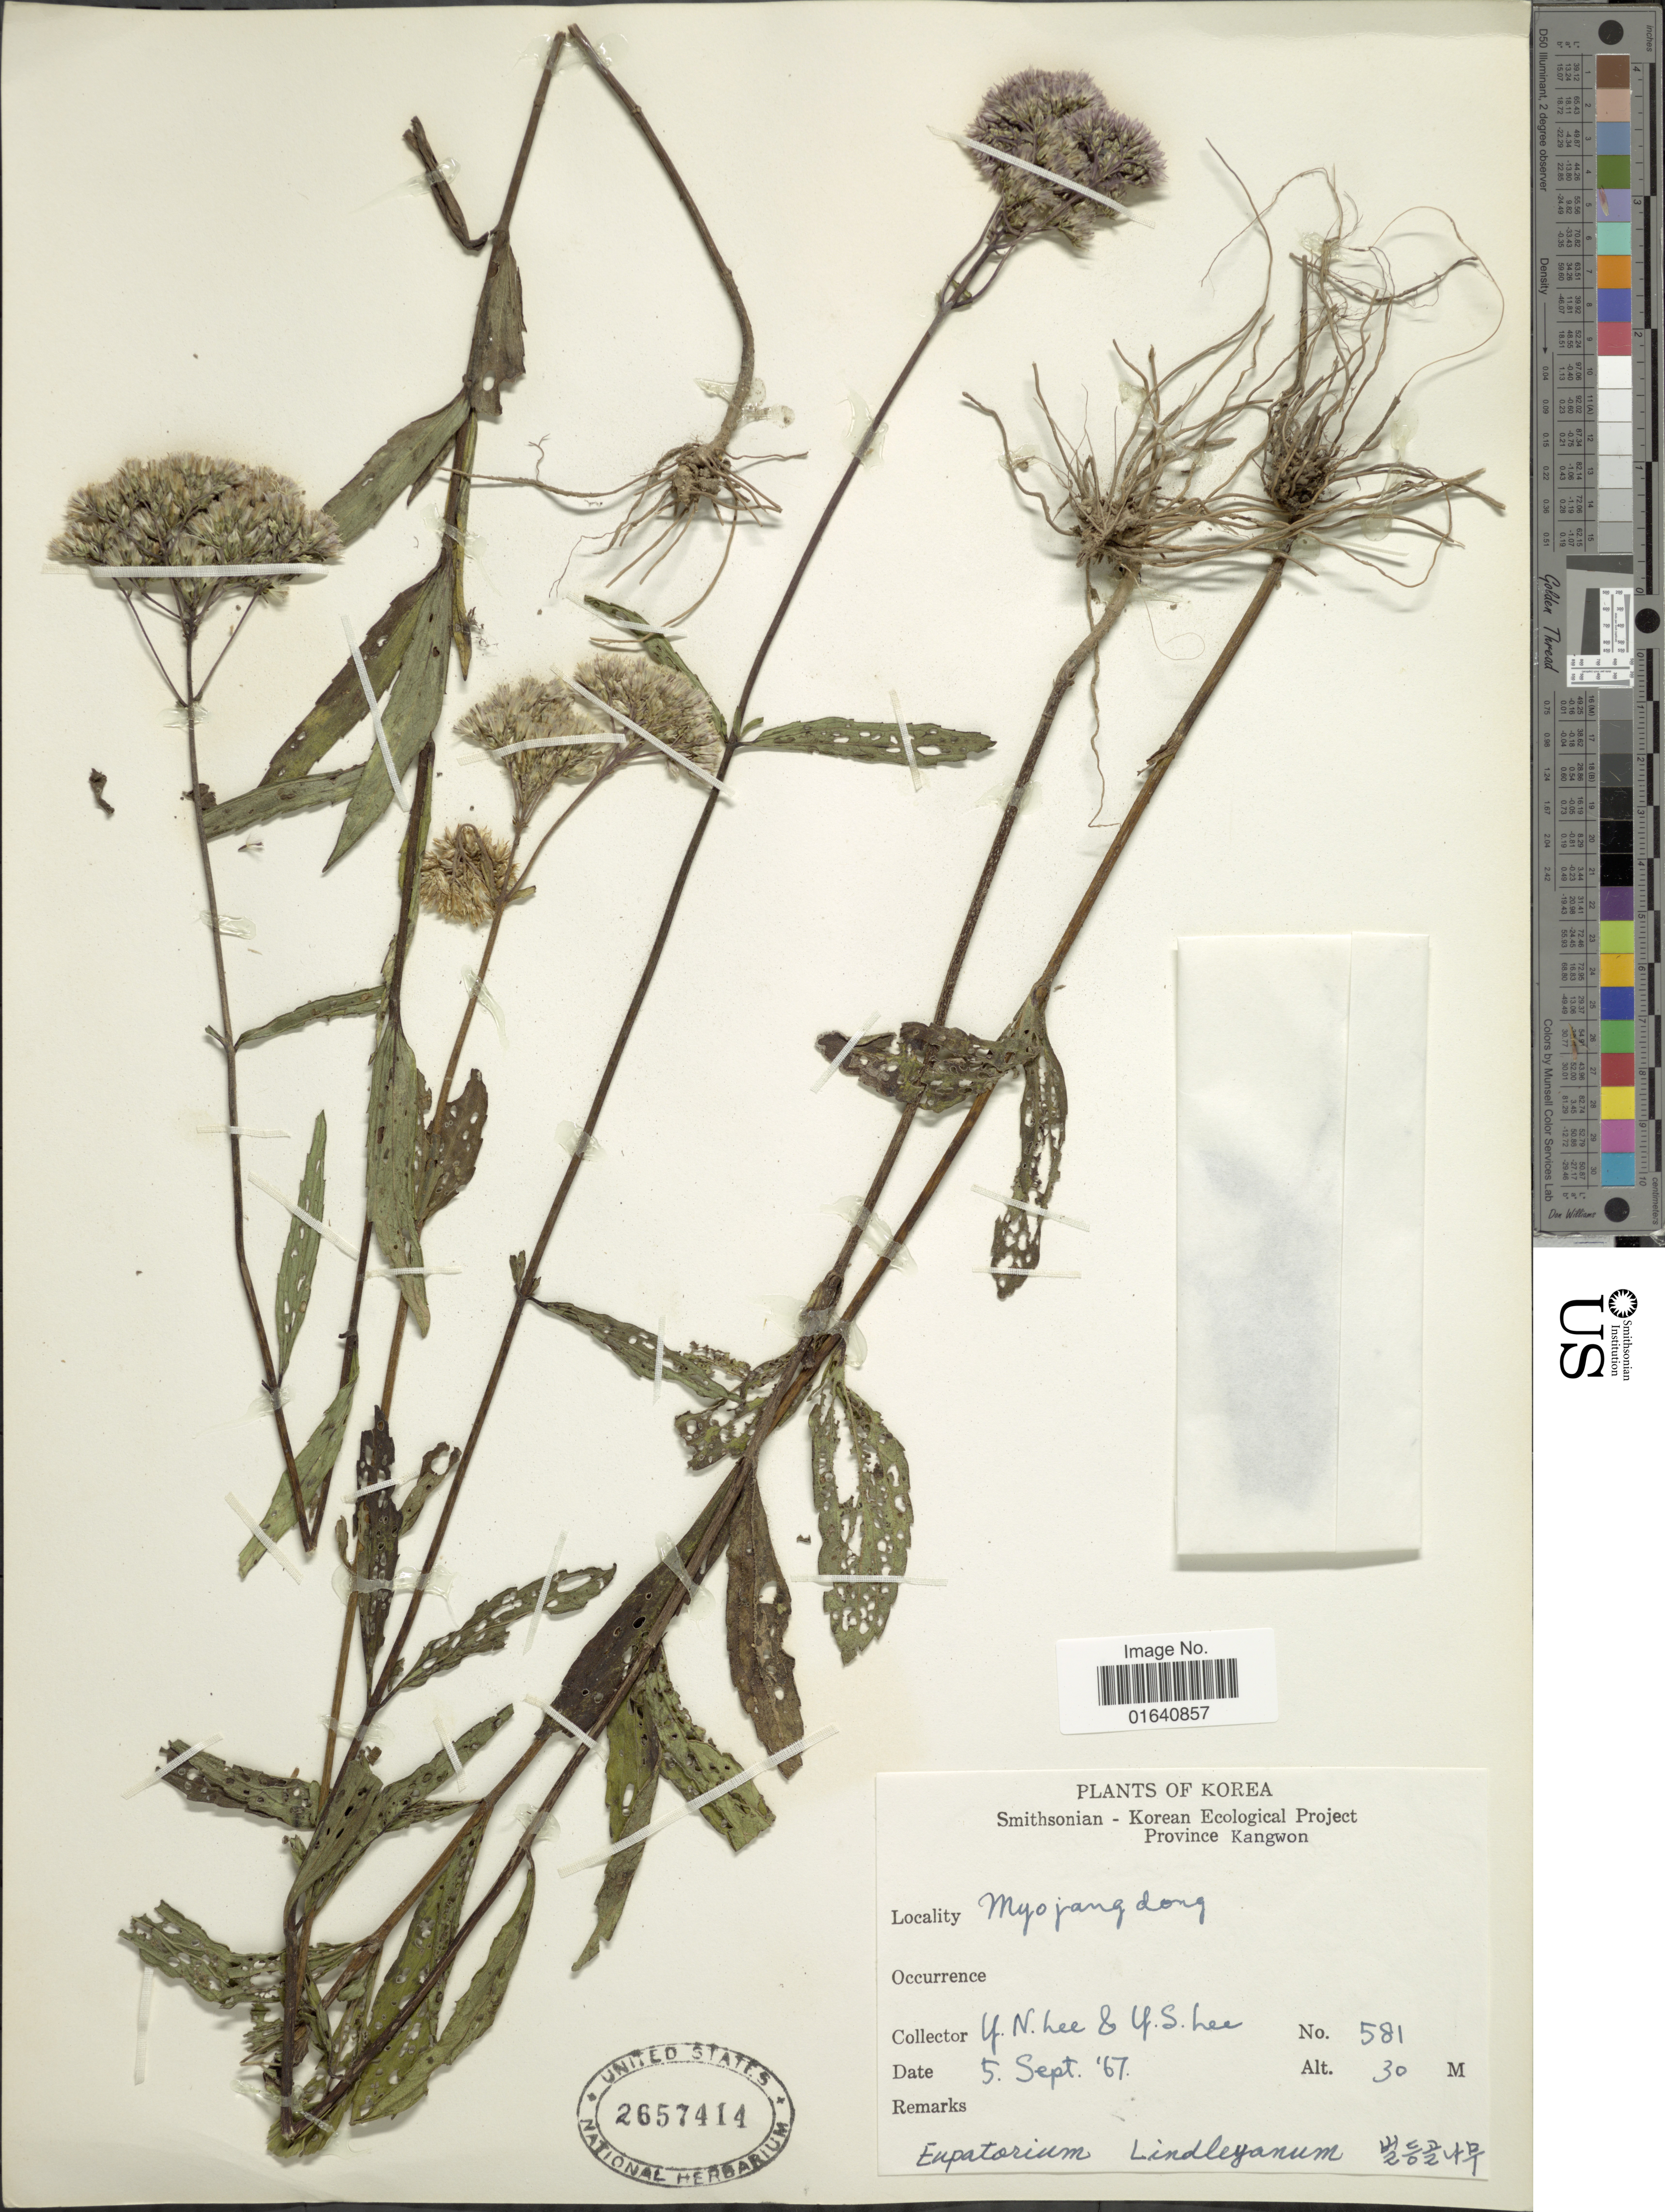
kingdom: Plantae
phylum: Tracheophyta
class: Magnoliopsida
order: Asterales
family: Asteraceae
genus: Eupatorium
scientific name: Eupatorium lindleyanum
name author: DC.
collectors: Y. N. Lee & Y. S. Lee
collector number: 581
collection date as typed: Transcribed d/m/y: 5/9/67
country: North Korea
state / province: Kangwon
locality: Korea, Myojang dong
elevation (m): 30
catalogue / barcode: US 2657414